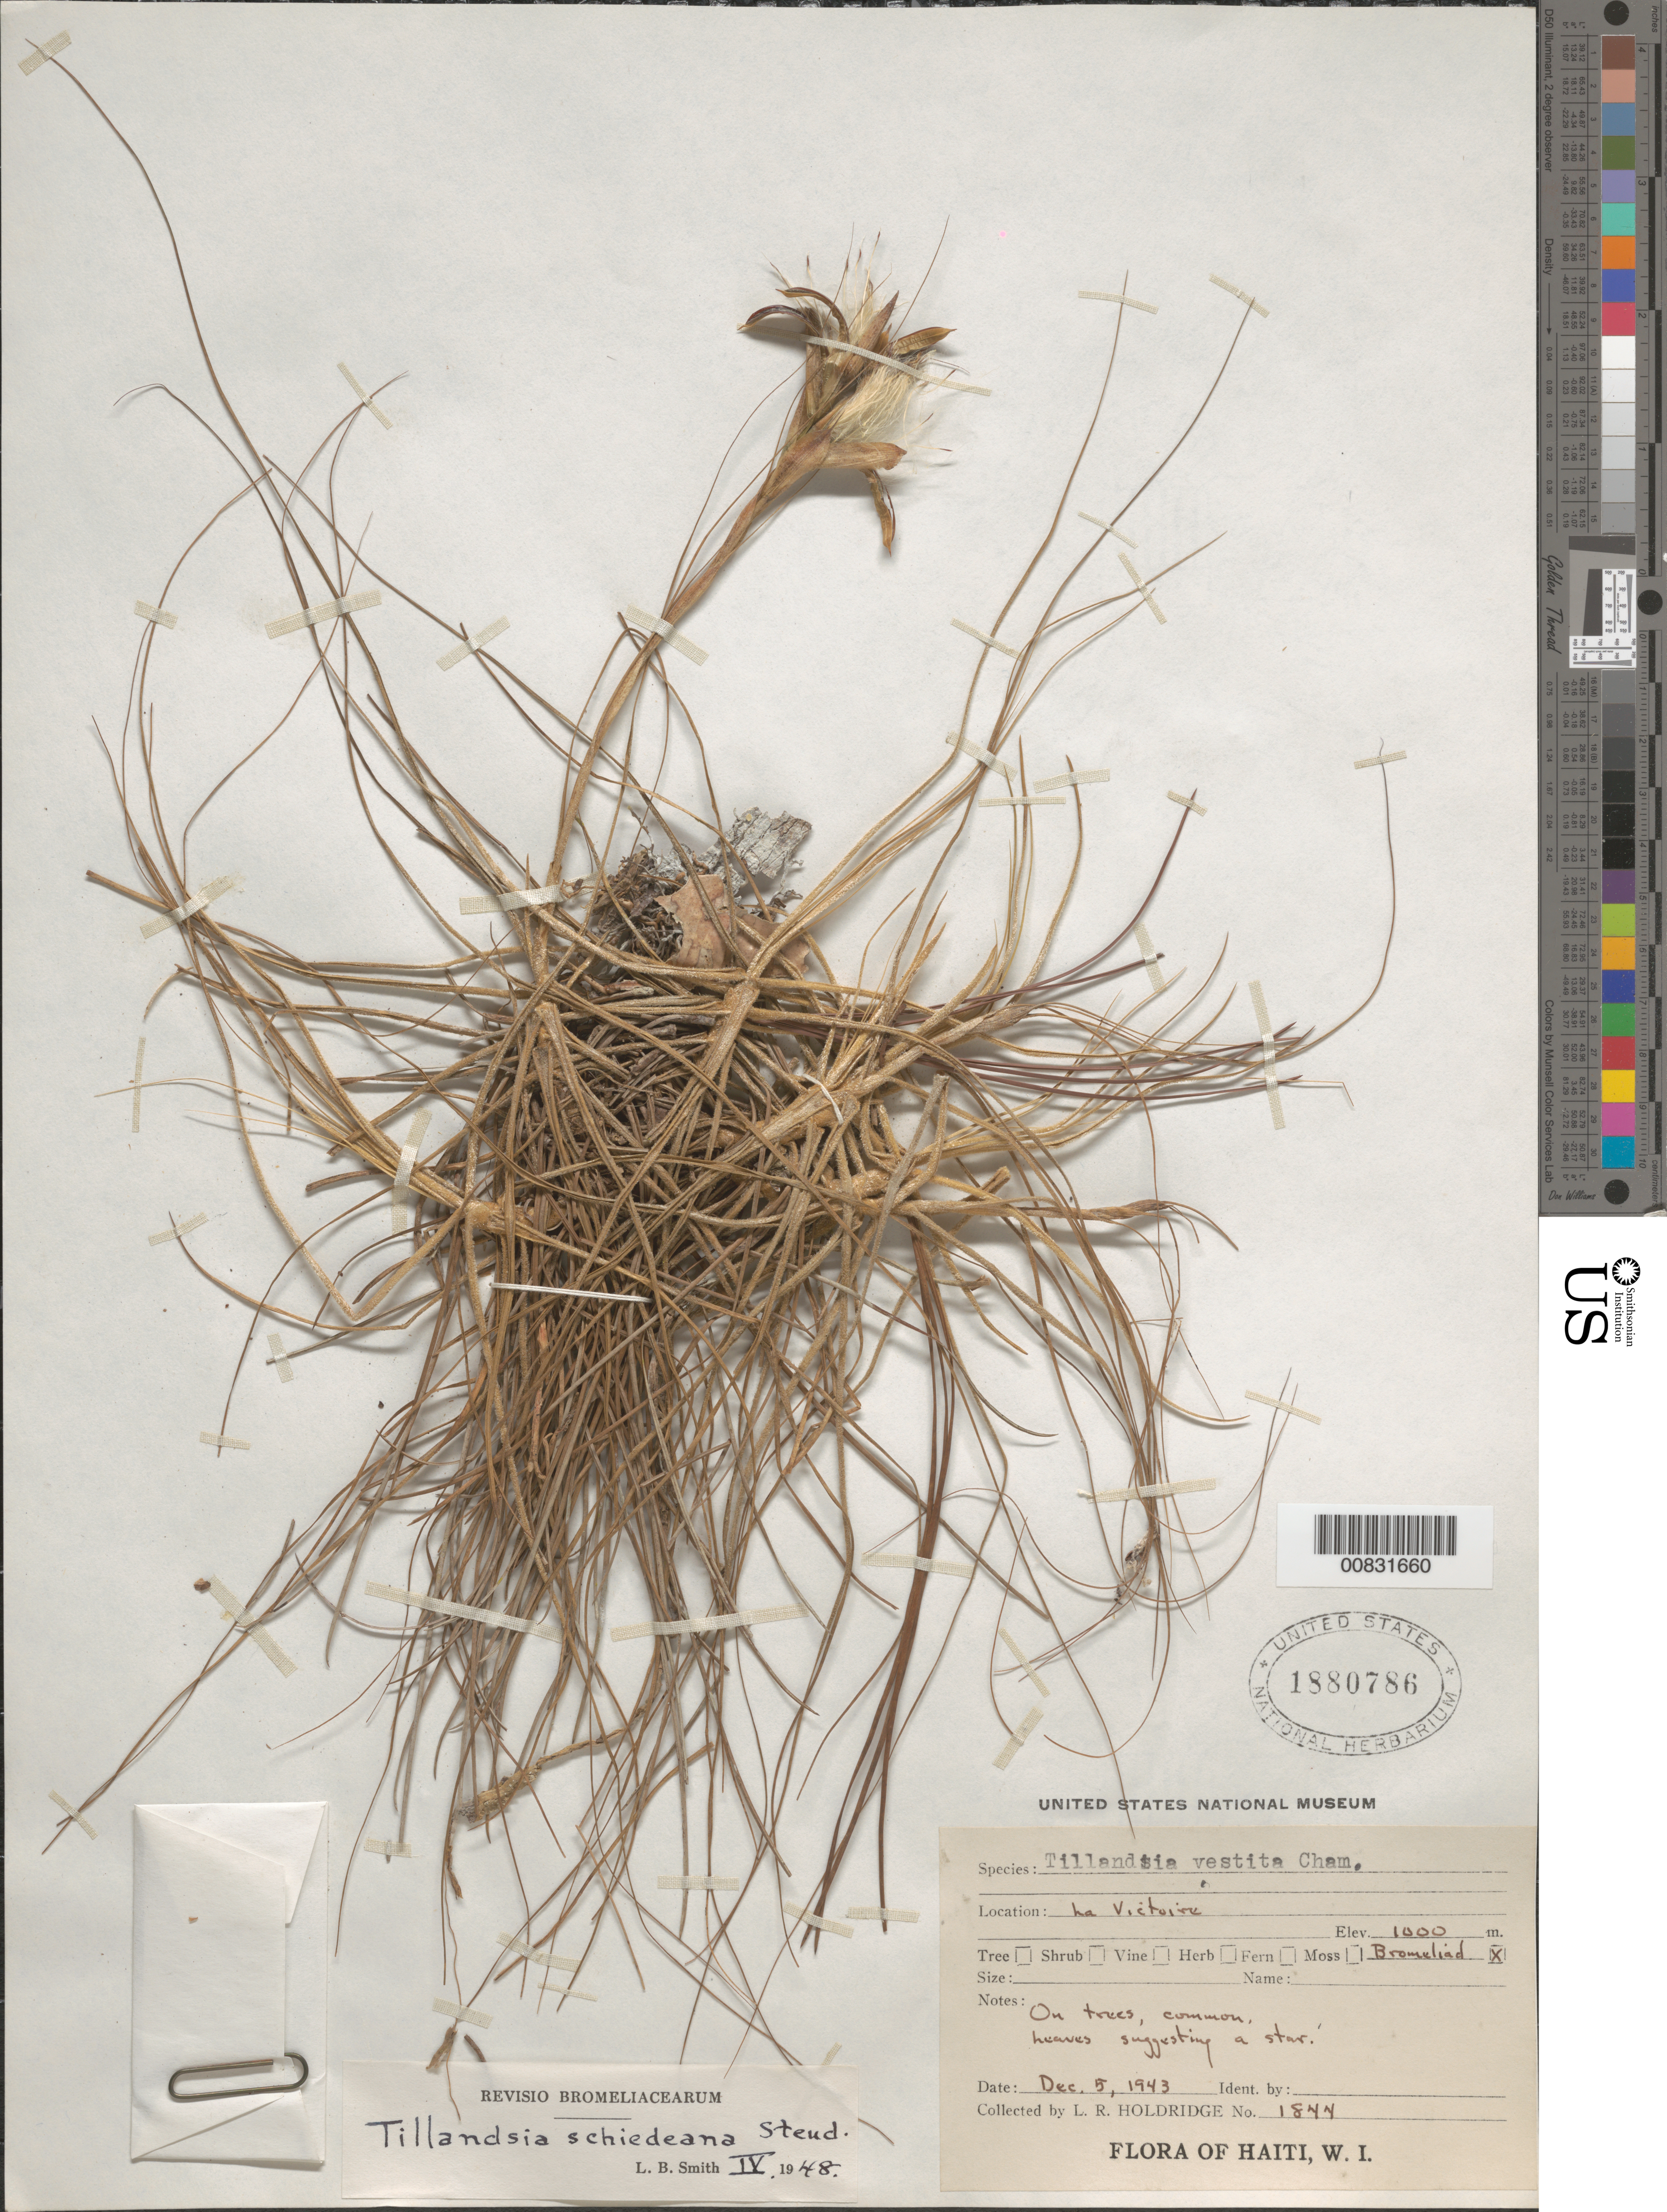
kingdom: Plantae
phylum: Tracheophyta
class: Liliopsida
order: Poales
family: Bromeliaceae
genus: Tillandsia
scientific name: Tillandsia schiedeana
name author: Steud.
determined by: Smith, Lyman B., (US), NMNH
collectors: L. Holdridge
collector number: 1844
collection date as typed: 05 Dec 1943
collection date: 1943-12-05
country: Haiti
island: Hispaniola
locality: La Victoire.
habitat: On trees.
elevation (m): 1000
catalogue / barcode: US 1880786